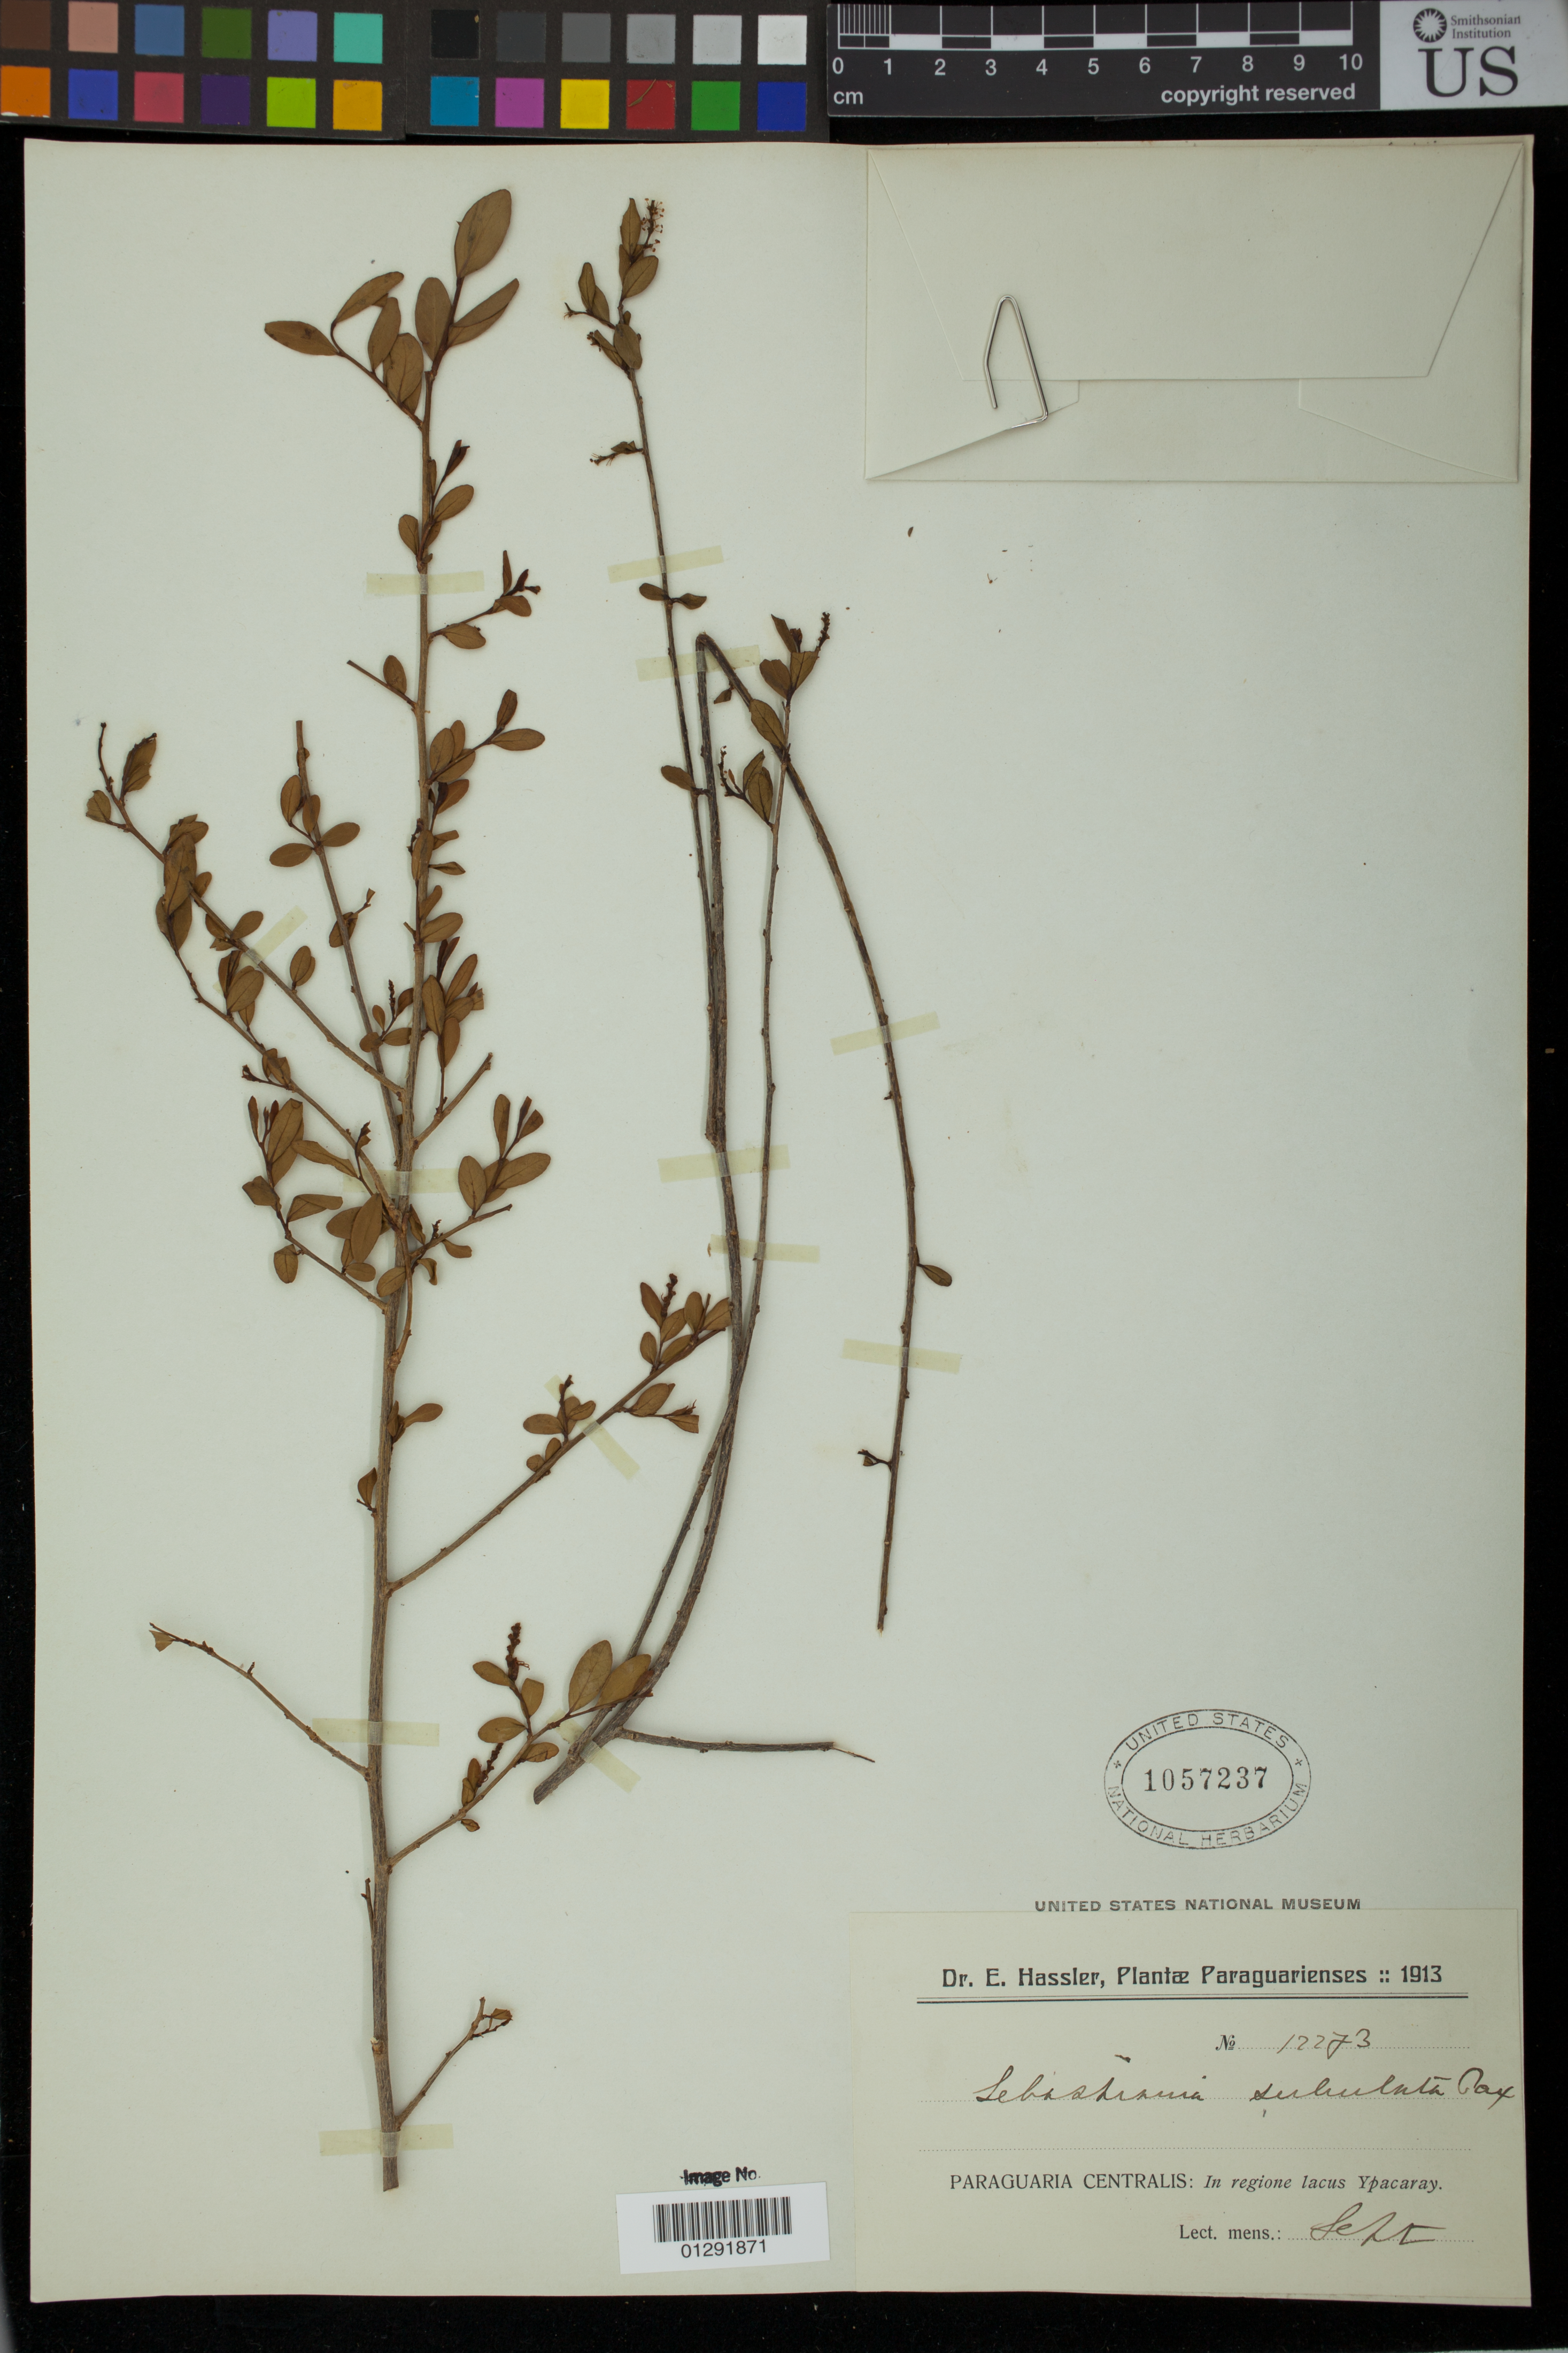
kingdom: Plantae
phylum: Tracheophyta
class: Magnoliopsida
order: Malpighiales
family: Euphorbiaceae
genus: Sebastiania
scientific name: Sebastiania subulata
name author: (Müll. Arg.) Pax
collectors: E. Hassler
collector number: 12273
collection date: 1913-09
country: Paraguay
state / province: Central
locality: In regione lacus Ypacaray.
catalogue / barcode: US 1057237